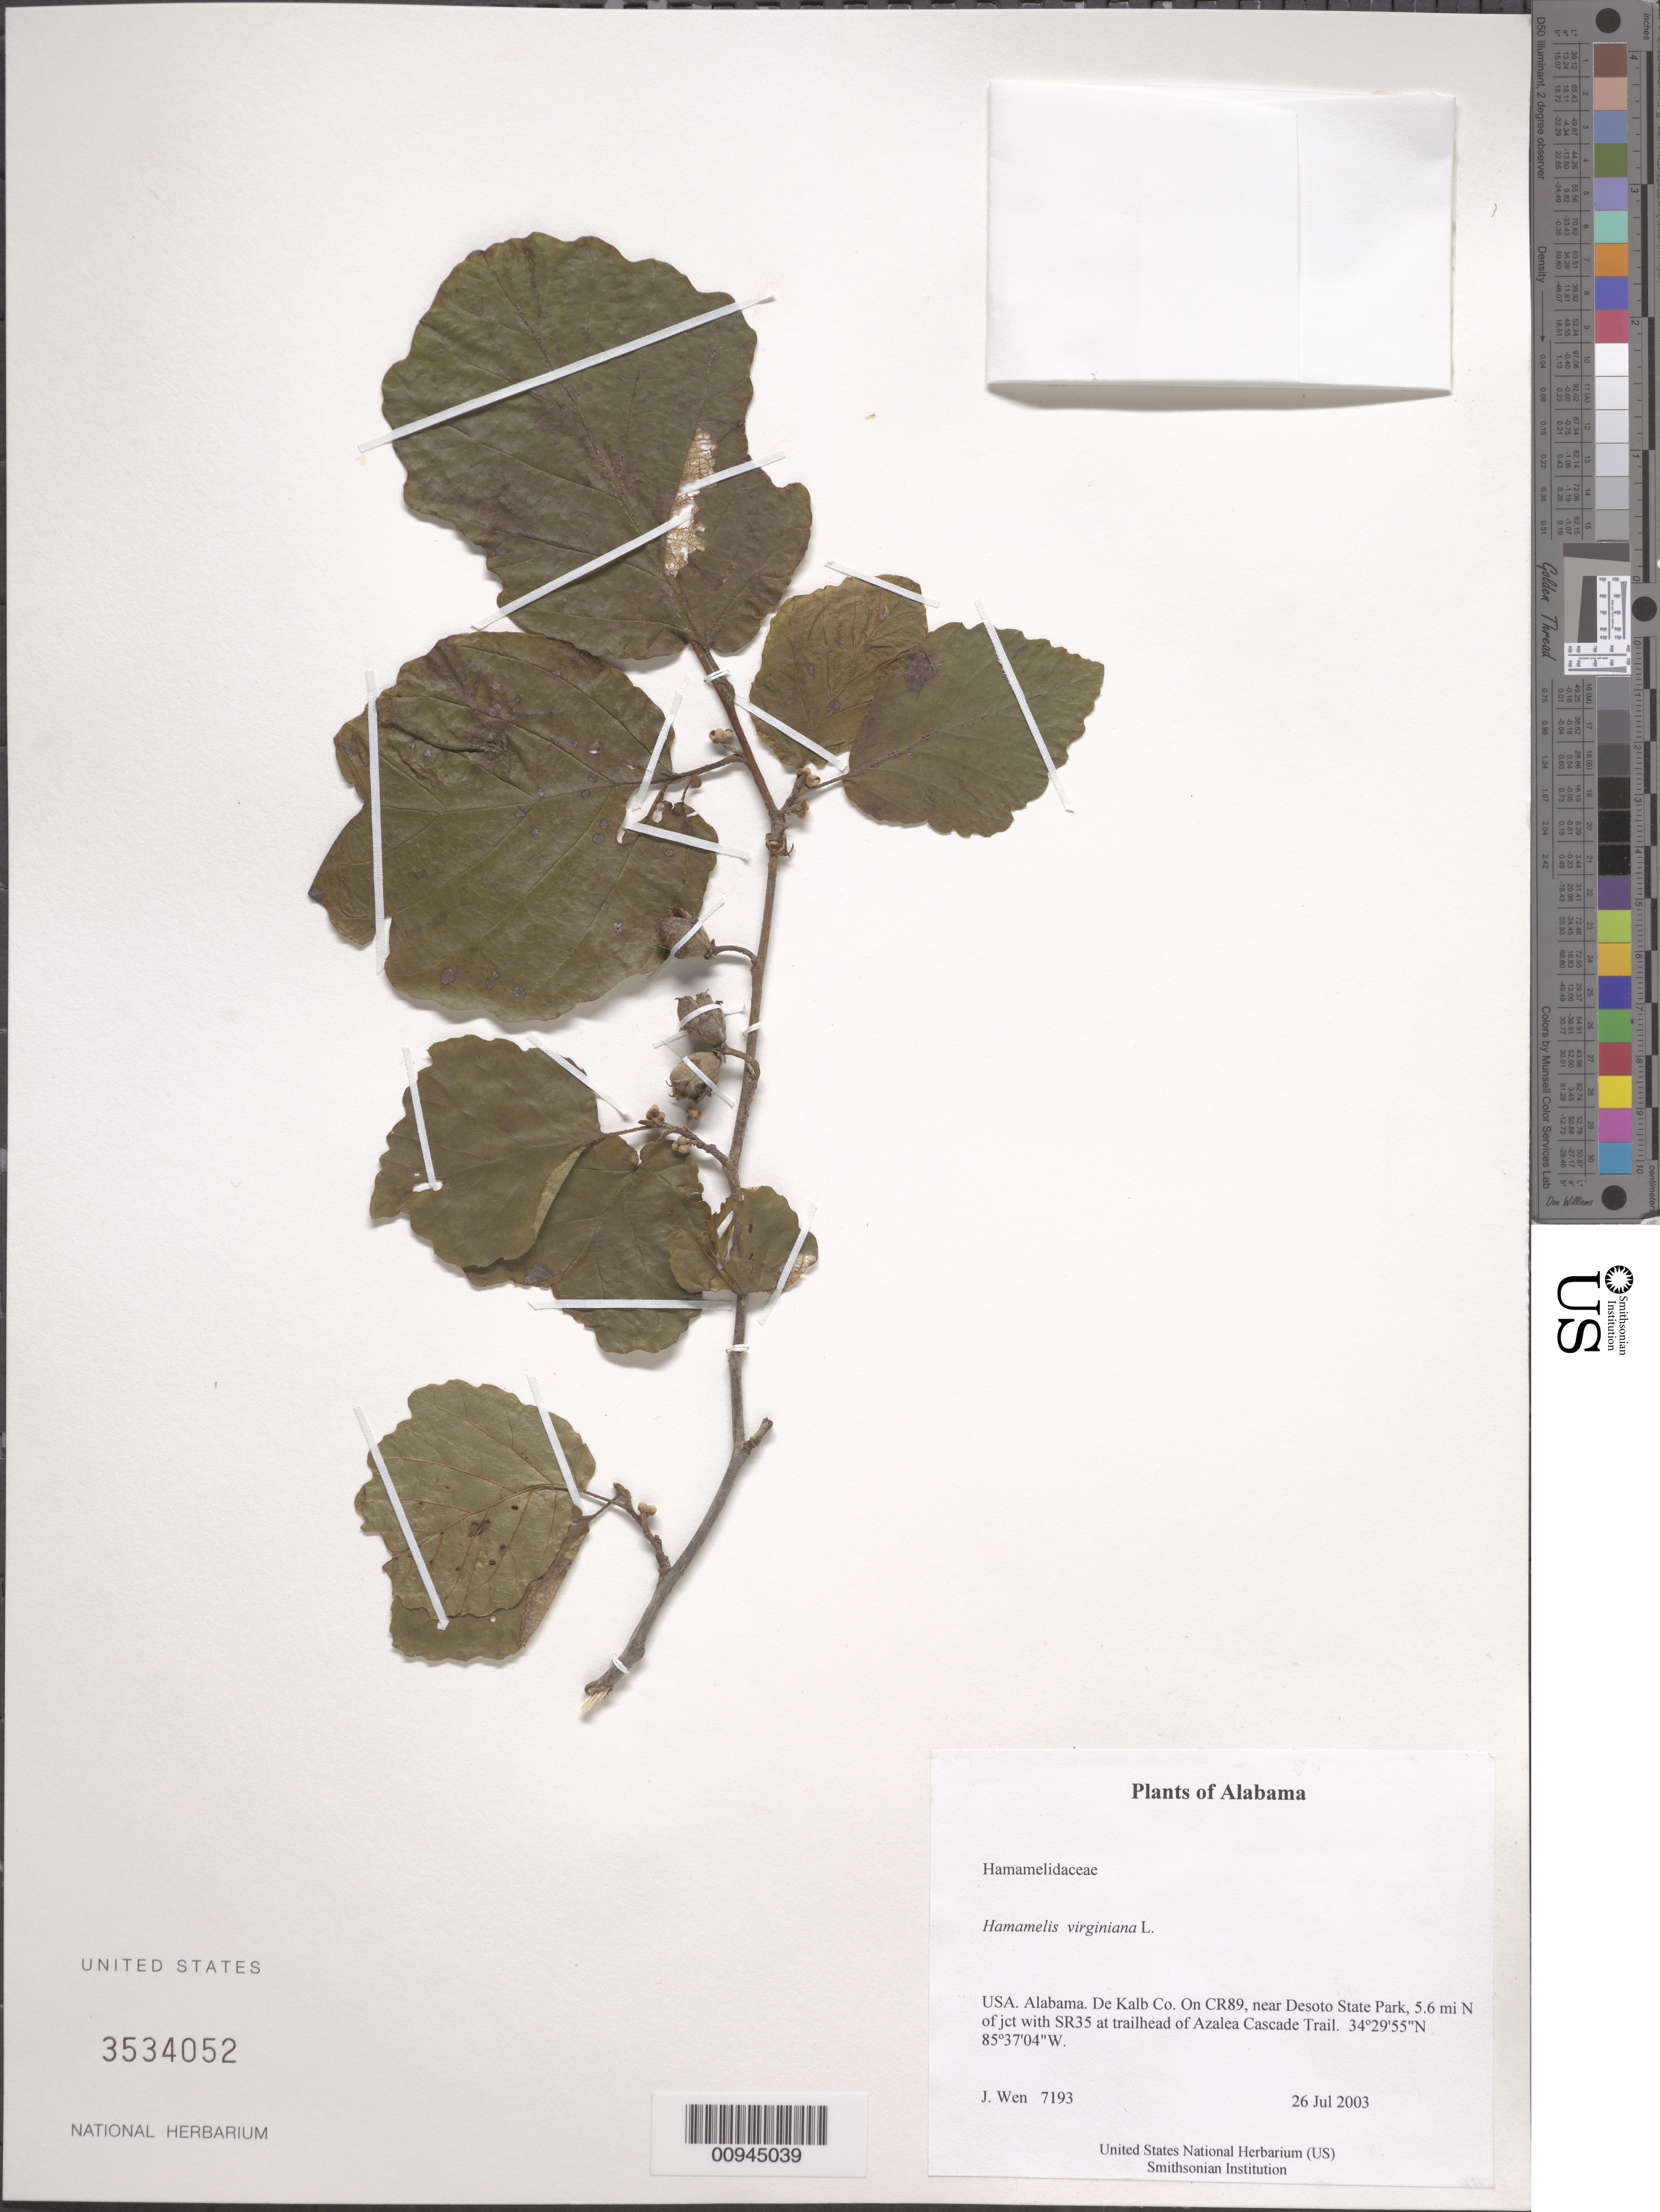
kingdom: Plantae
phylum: Tracheophyta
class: Magnoliopsida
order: Saxifragales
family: Hamamelidaceae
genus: Hamamelis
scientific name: Hamamelis virginiana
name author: L.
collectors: J. Wen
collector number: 7193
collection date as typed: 26 Jul 2003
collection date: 2003-07-26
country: United States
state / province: Alabama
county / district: De Kalb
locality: On CR89, near Desoto State Park, 5.6 mi N of jct with SR35 at trailhead of Azalea Cascade Trail.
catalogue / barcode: US 3534052